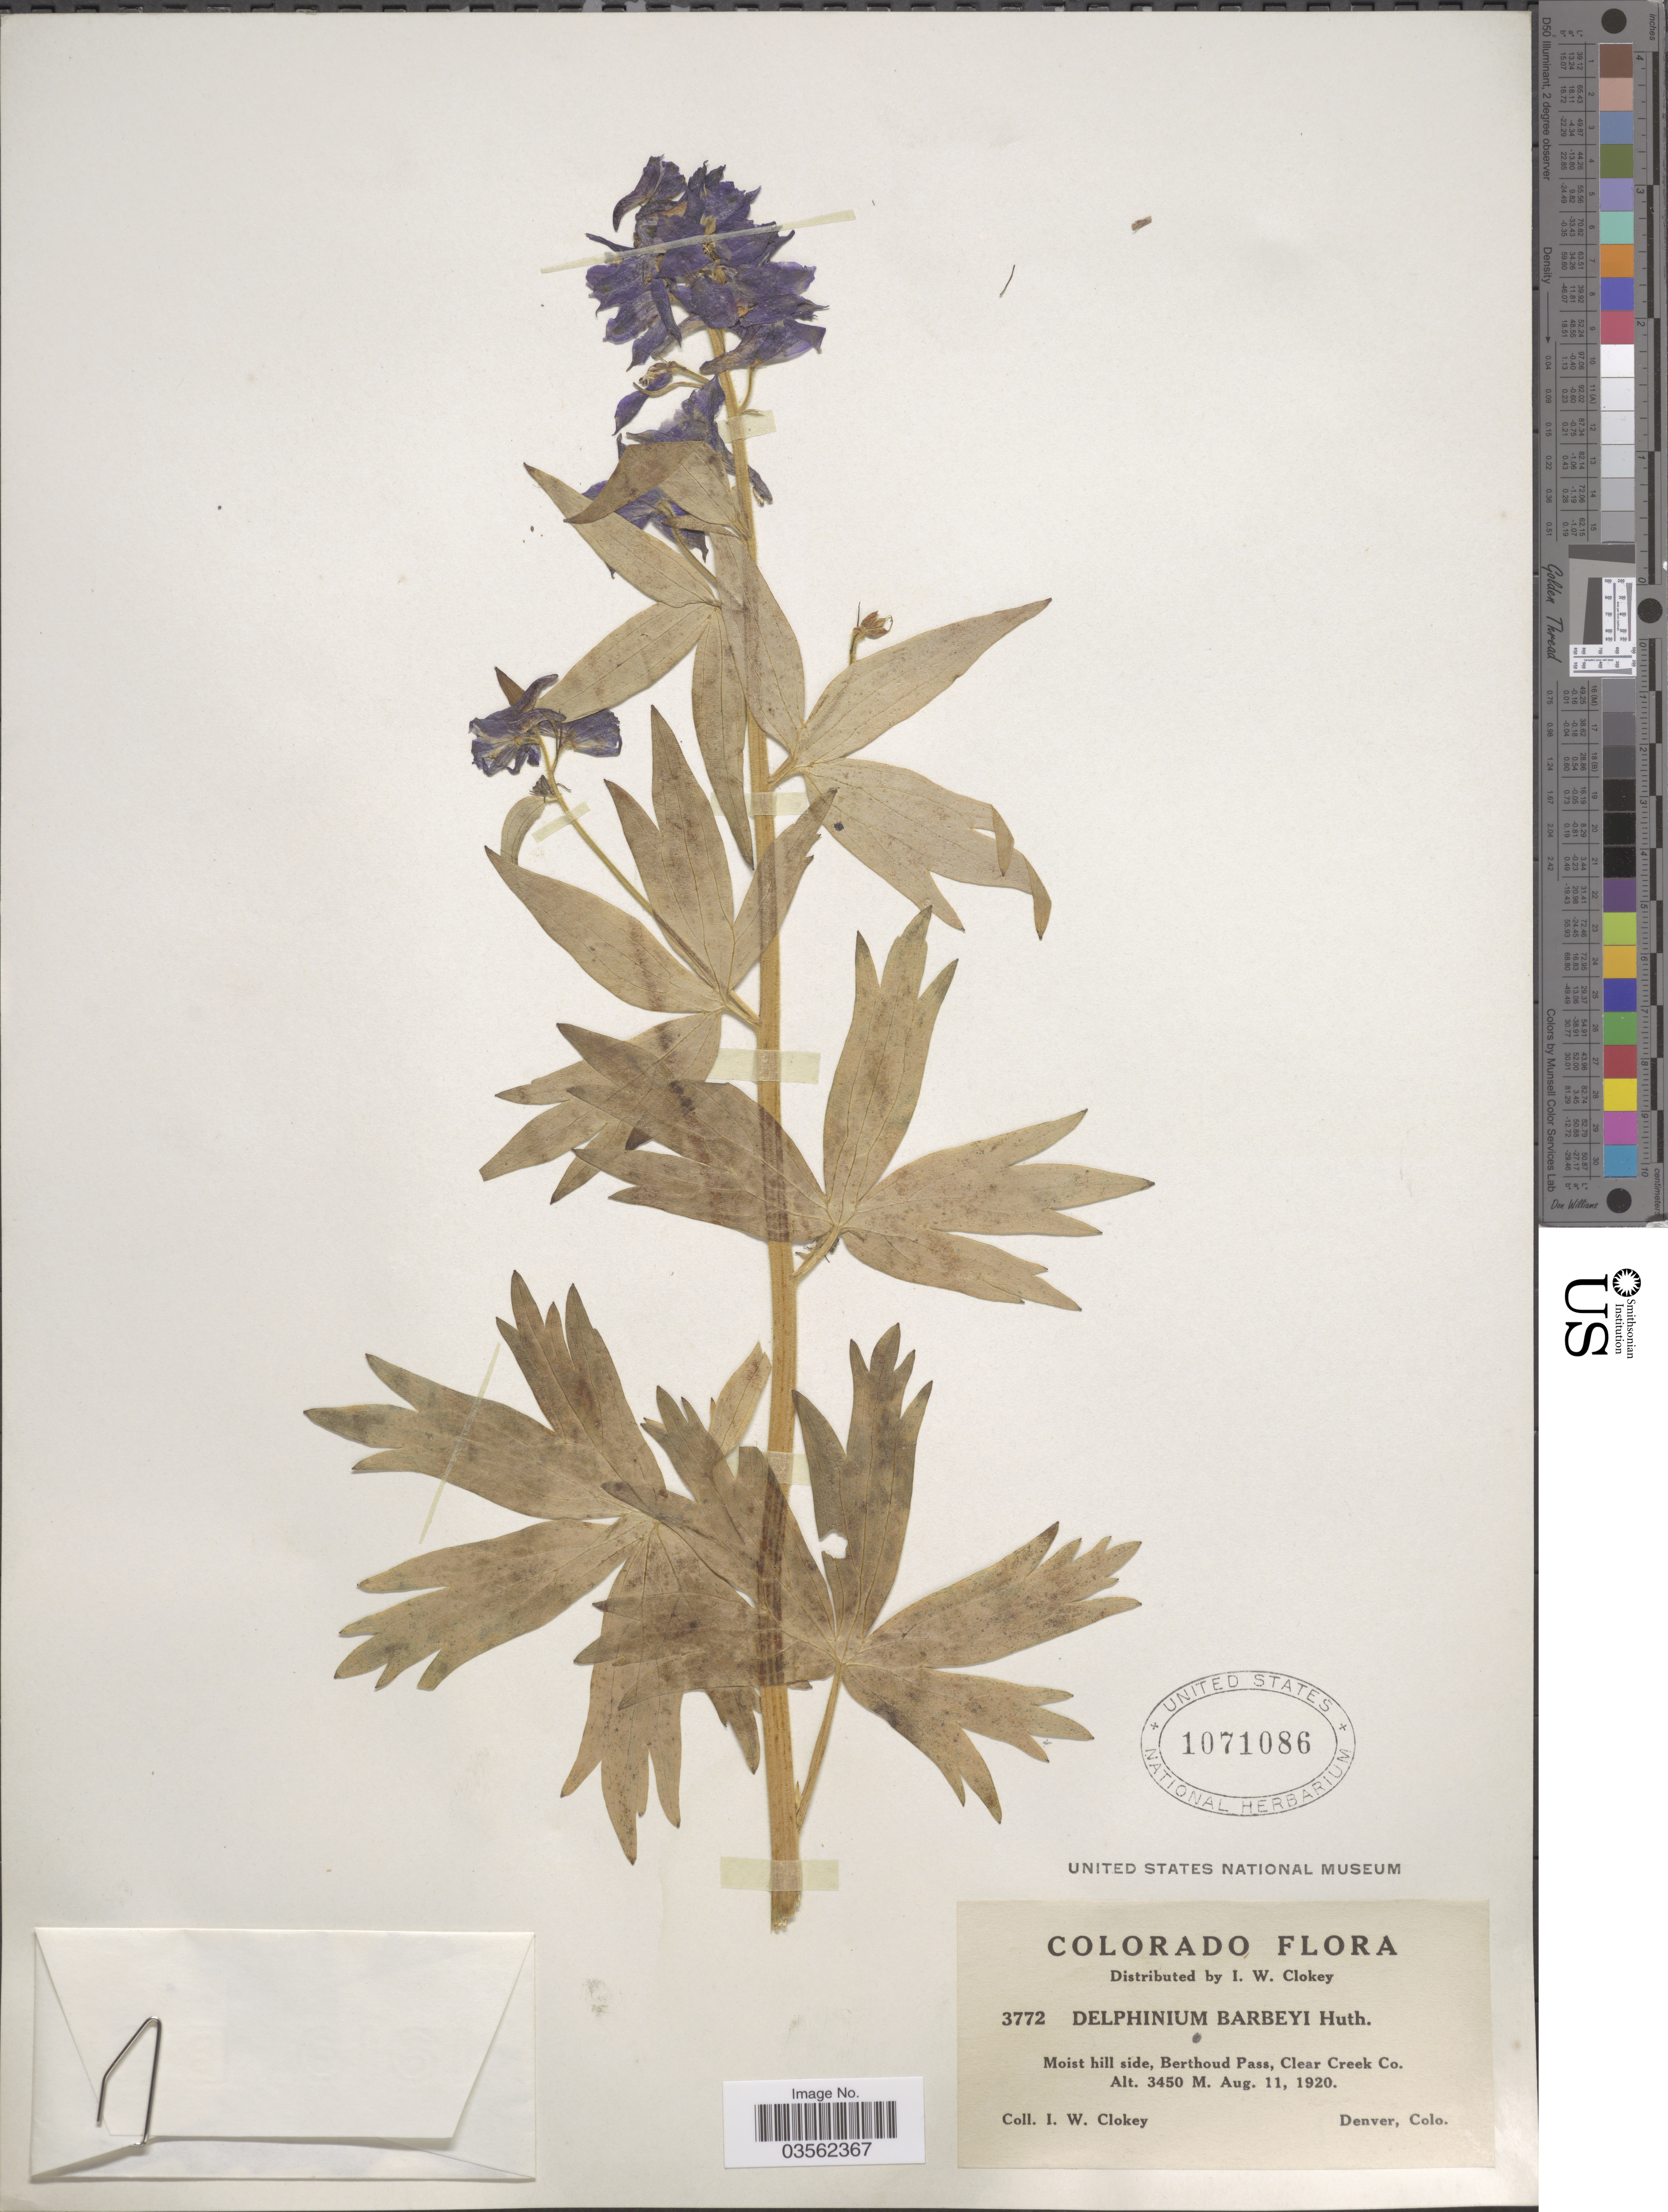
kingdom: Plantae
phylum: Tracheophyta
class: Magnoliopsida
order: Ranunculales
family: Ranunculaceae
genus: Delphinium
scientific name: Delphinium barbeyi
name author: (Huth) Huth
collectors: I. W. Clokey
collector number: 3772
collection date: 1920-08-11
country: United States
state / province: Colorado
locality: Berthoud Pass, Clear Creek Co.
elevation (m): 3450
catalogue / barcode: US 1071086